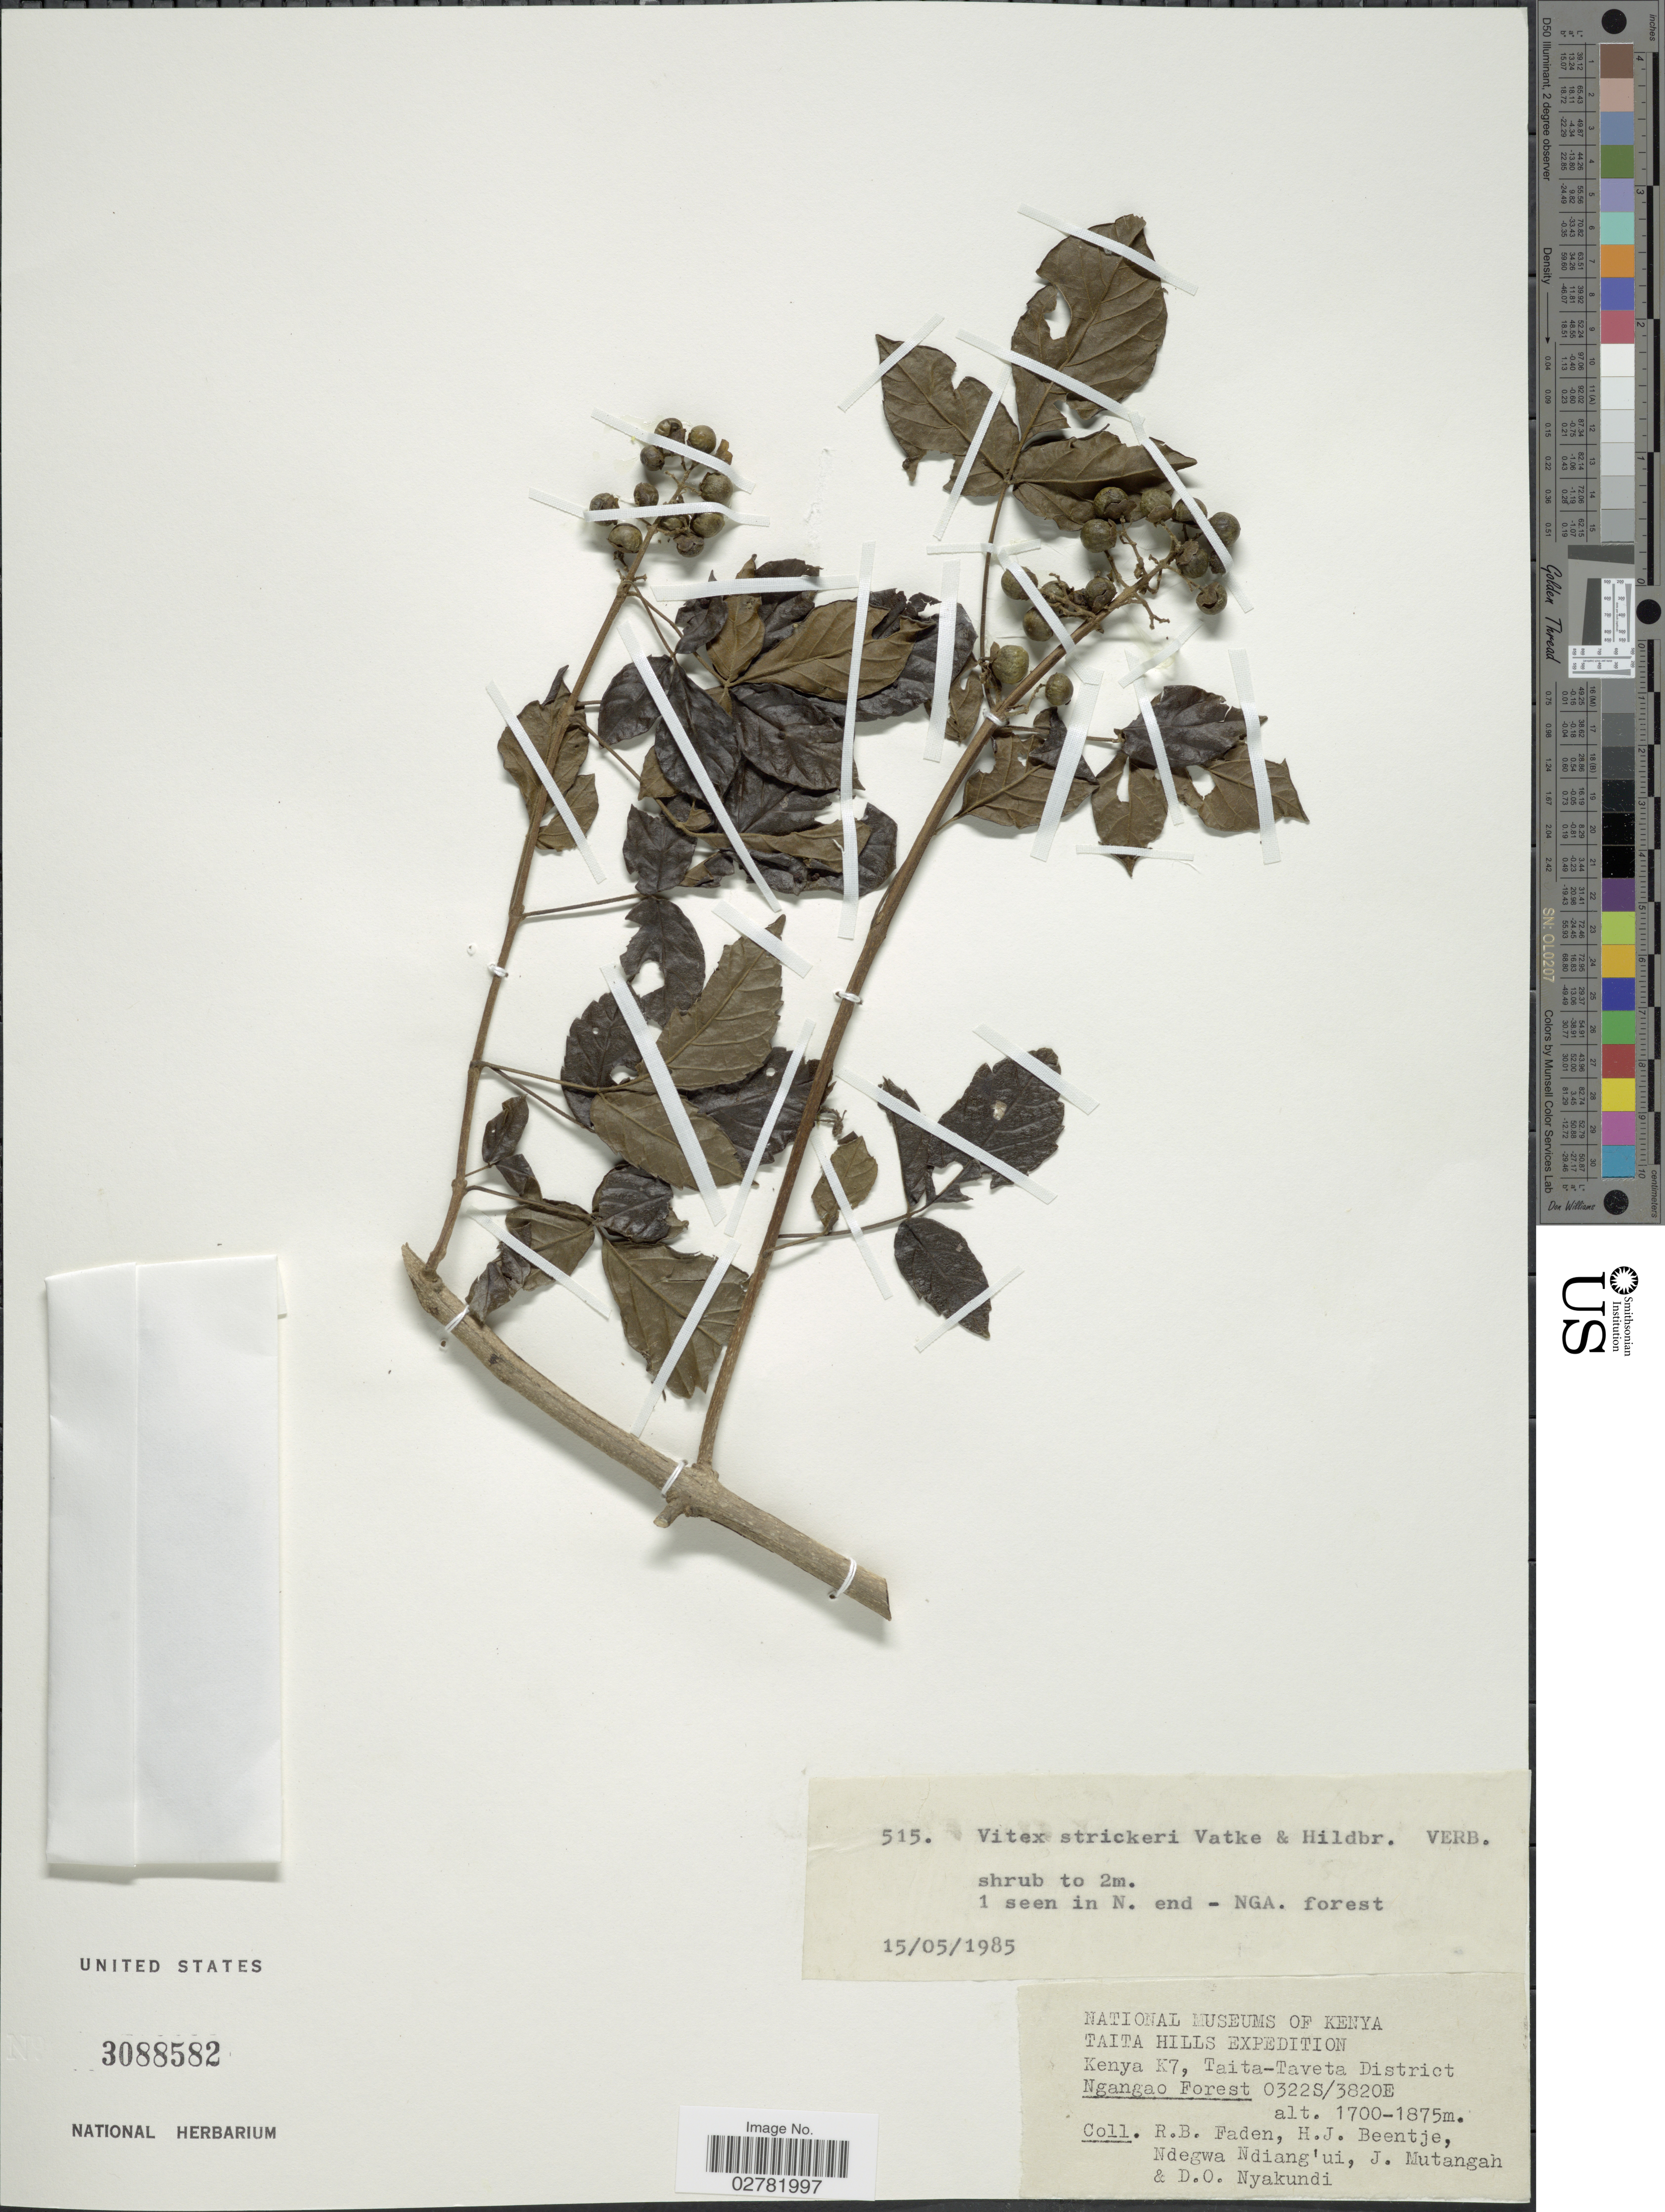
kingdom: Plantae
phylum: Tracheophyta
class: Magnoliopsida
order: Lamiales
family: Lamiaceae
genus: Vitex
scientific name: Vitex strickeri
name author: Vatke & Hildebr.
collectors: R. B. Faden, H. J. Beentje, Ndegwa Ndiang'ui, J. Mutangah & D. Nyakundi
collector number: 515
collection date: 1985-05-15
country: Kenya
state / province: Taita Taveta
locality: Taita Hills, K7, Taita-Taveta District. Ngangao Forest.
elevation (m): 1700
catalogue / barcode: US 3088582